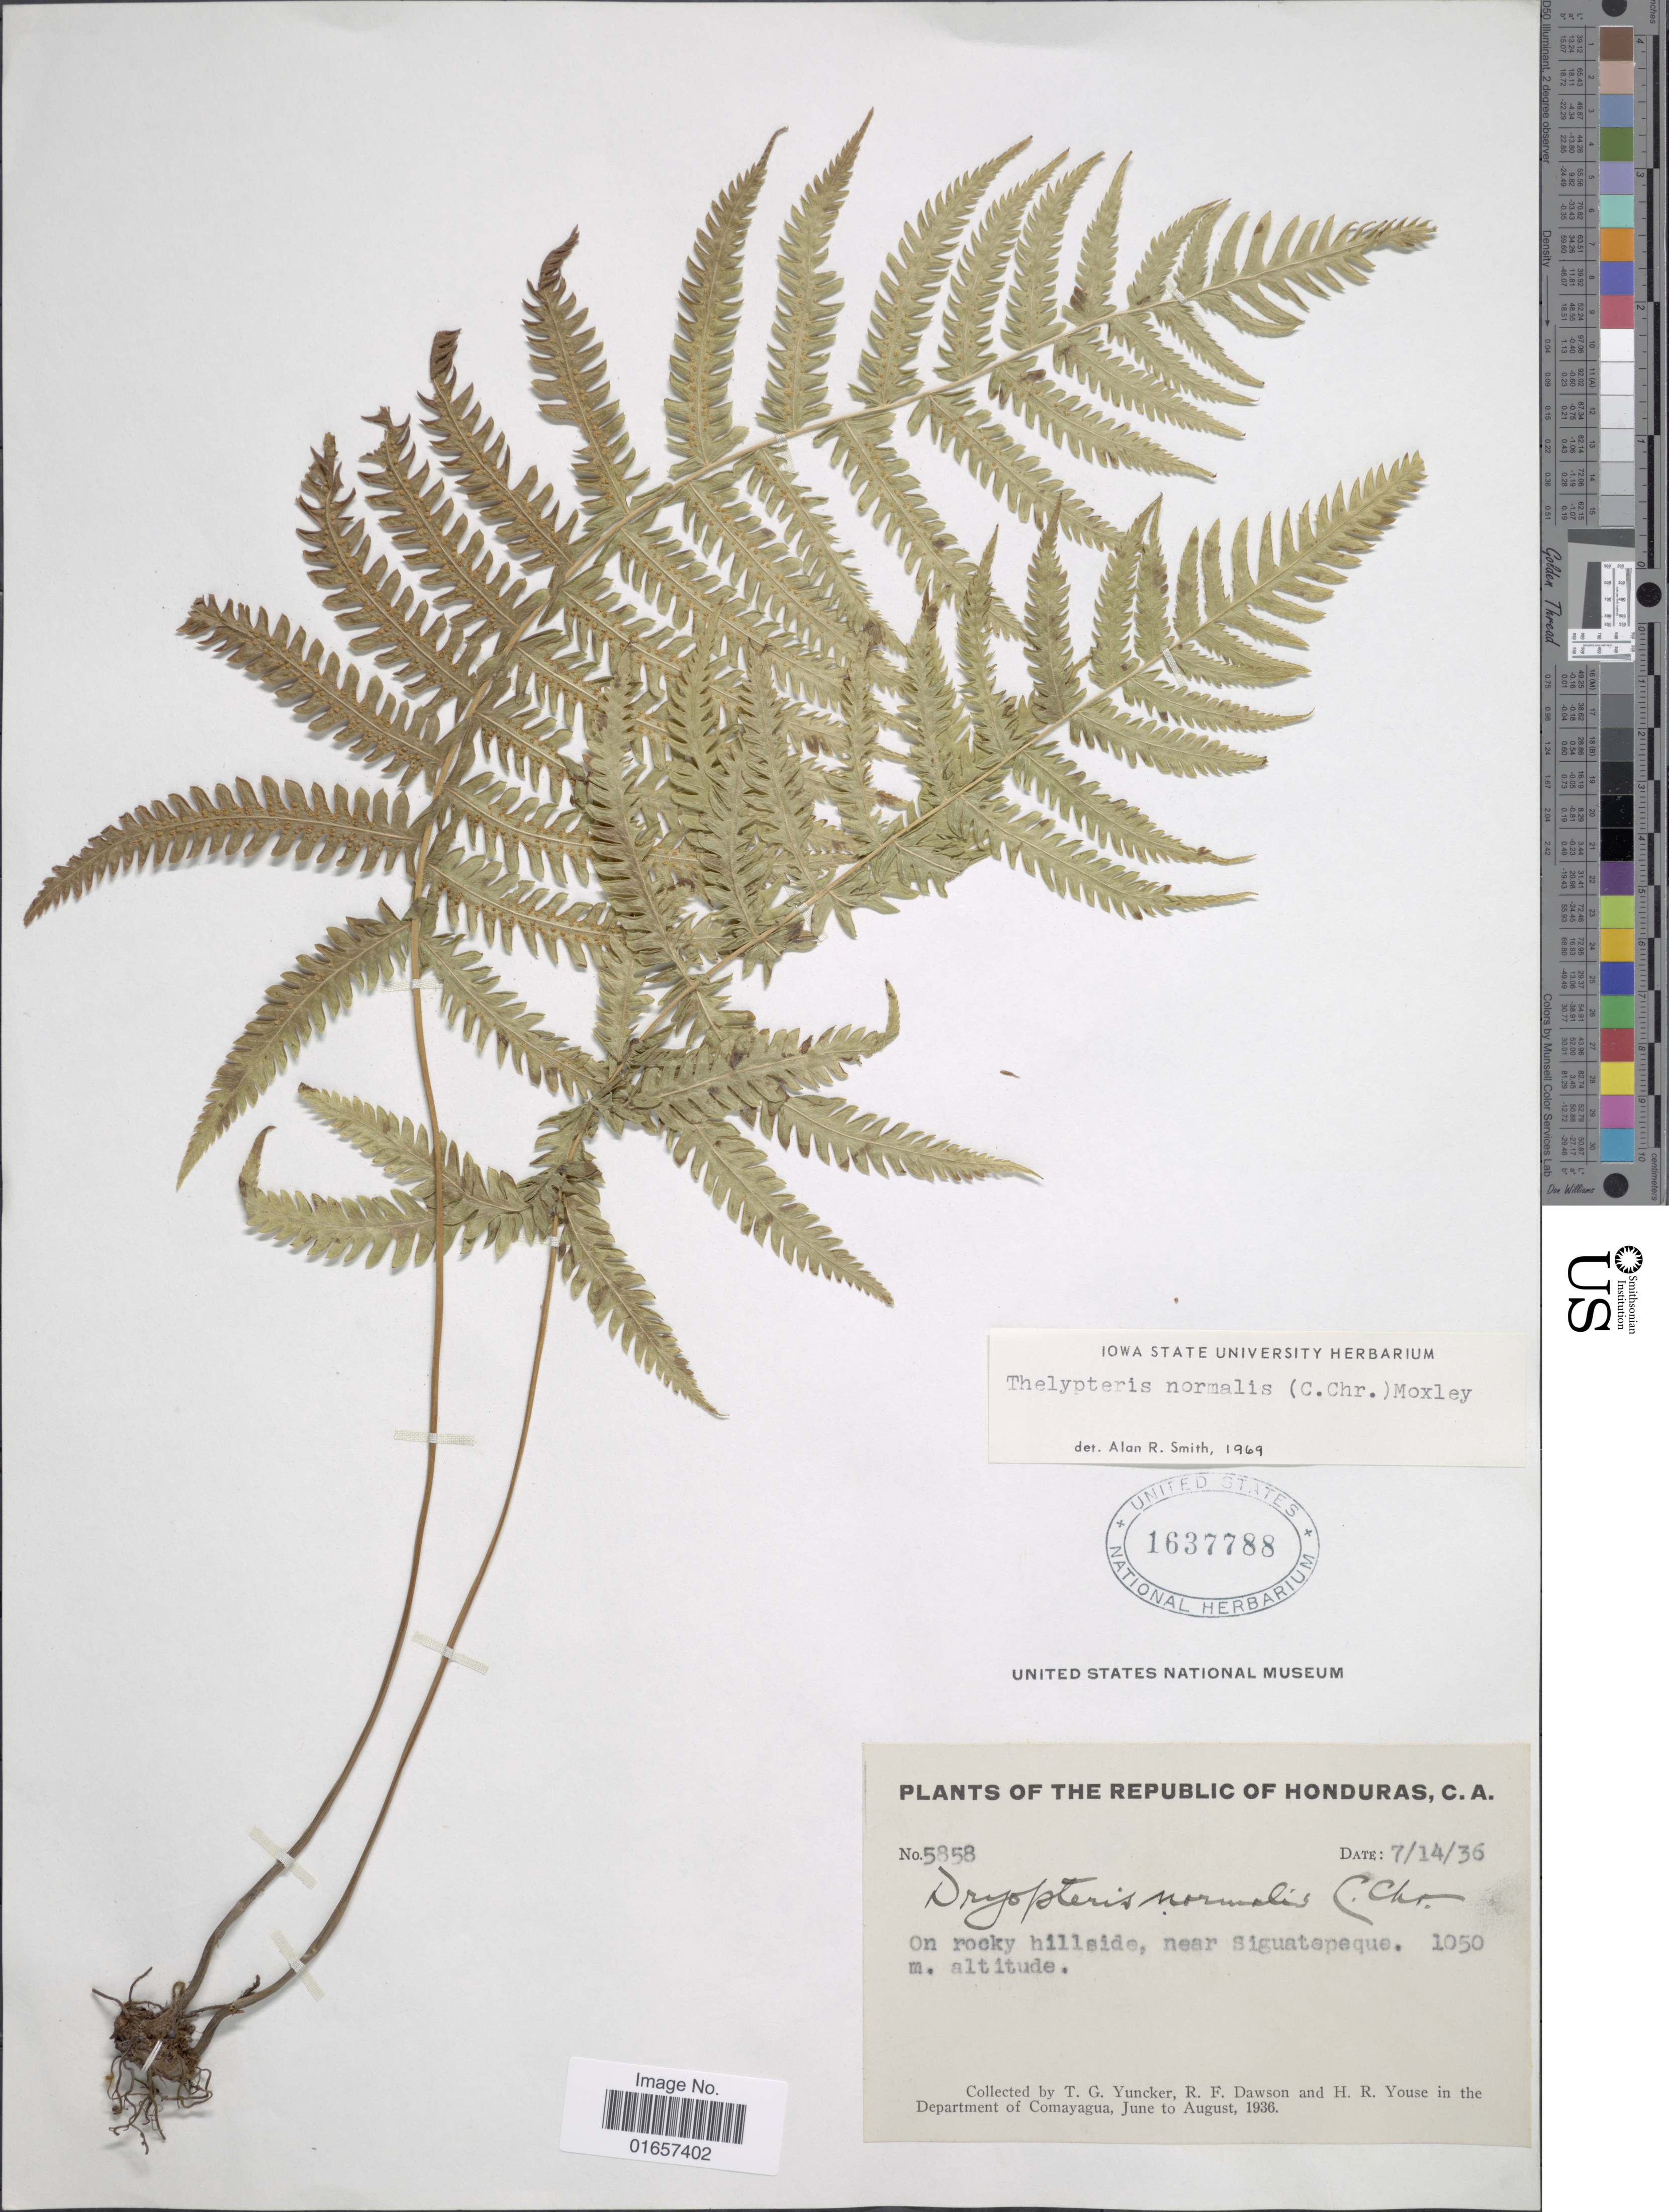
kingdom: Plantae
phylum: Tracheophyta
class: Polypodiopsida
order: Polypodiales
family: Thelypteridaceae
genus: Christella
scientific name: Christella kunthii comb. ined.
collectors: T. G. Yuncker, R. F. Dawson & H. Youse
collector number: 5858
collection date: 1936-07-14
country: Honduras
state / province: Comayagua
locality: The Republic of Honduras, C.A., near Siguatepeque, department of Comayagua.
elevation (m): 1050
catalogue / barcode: US 1637788